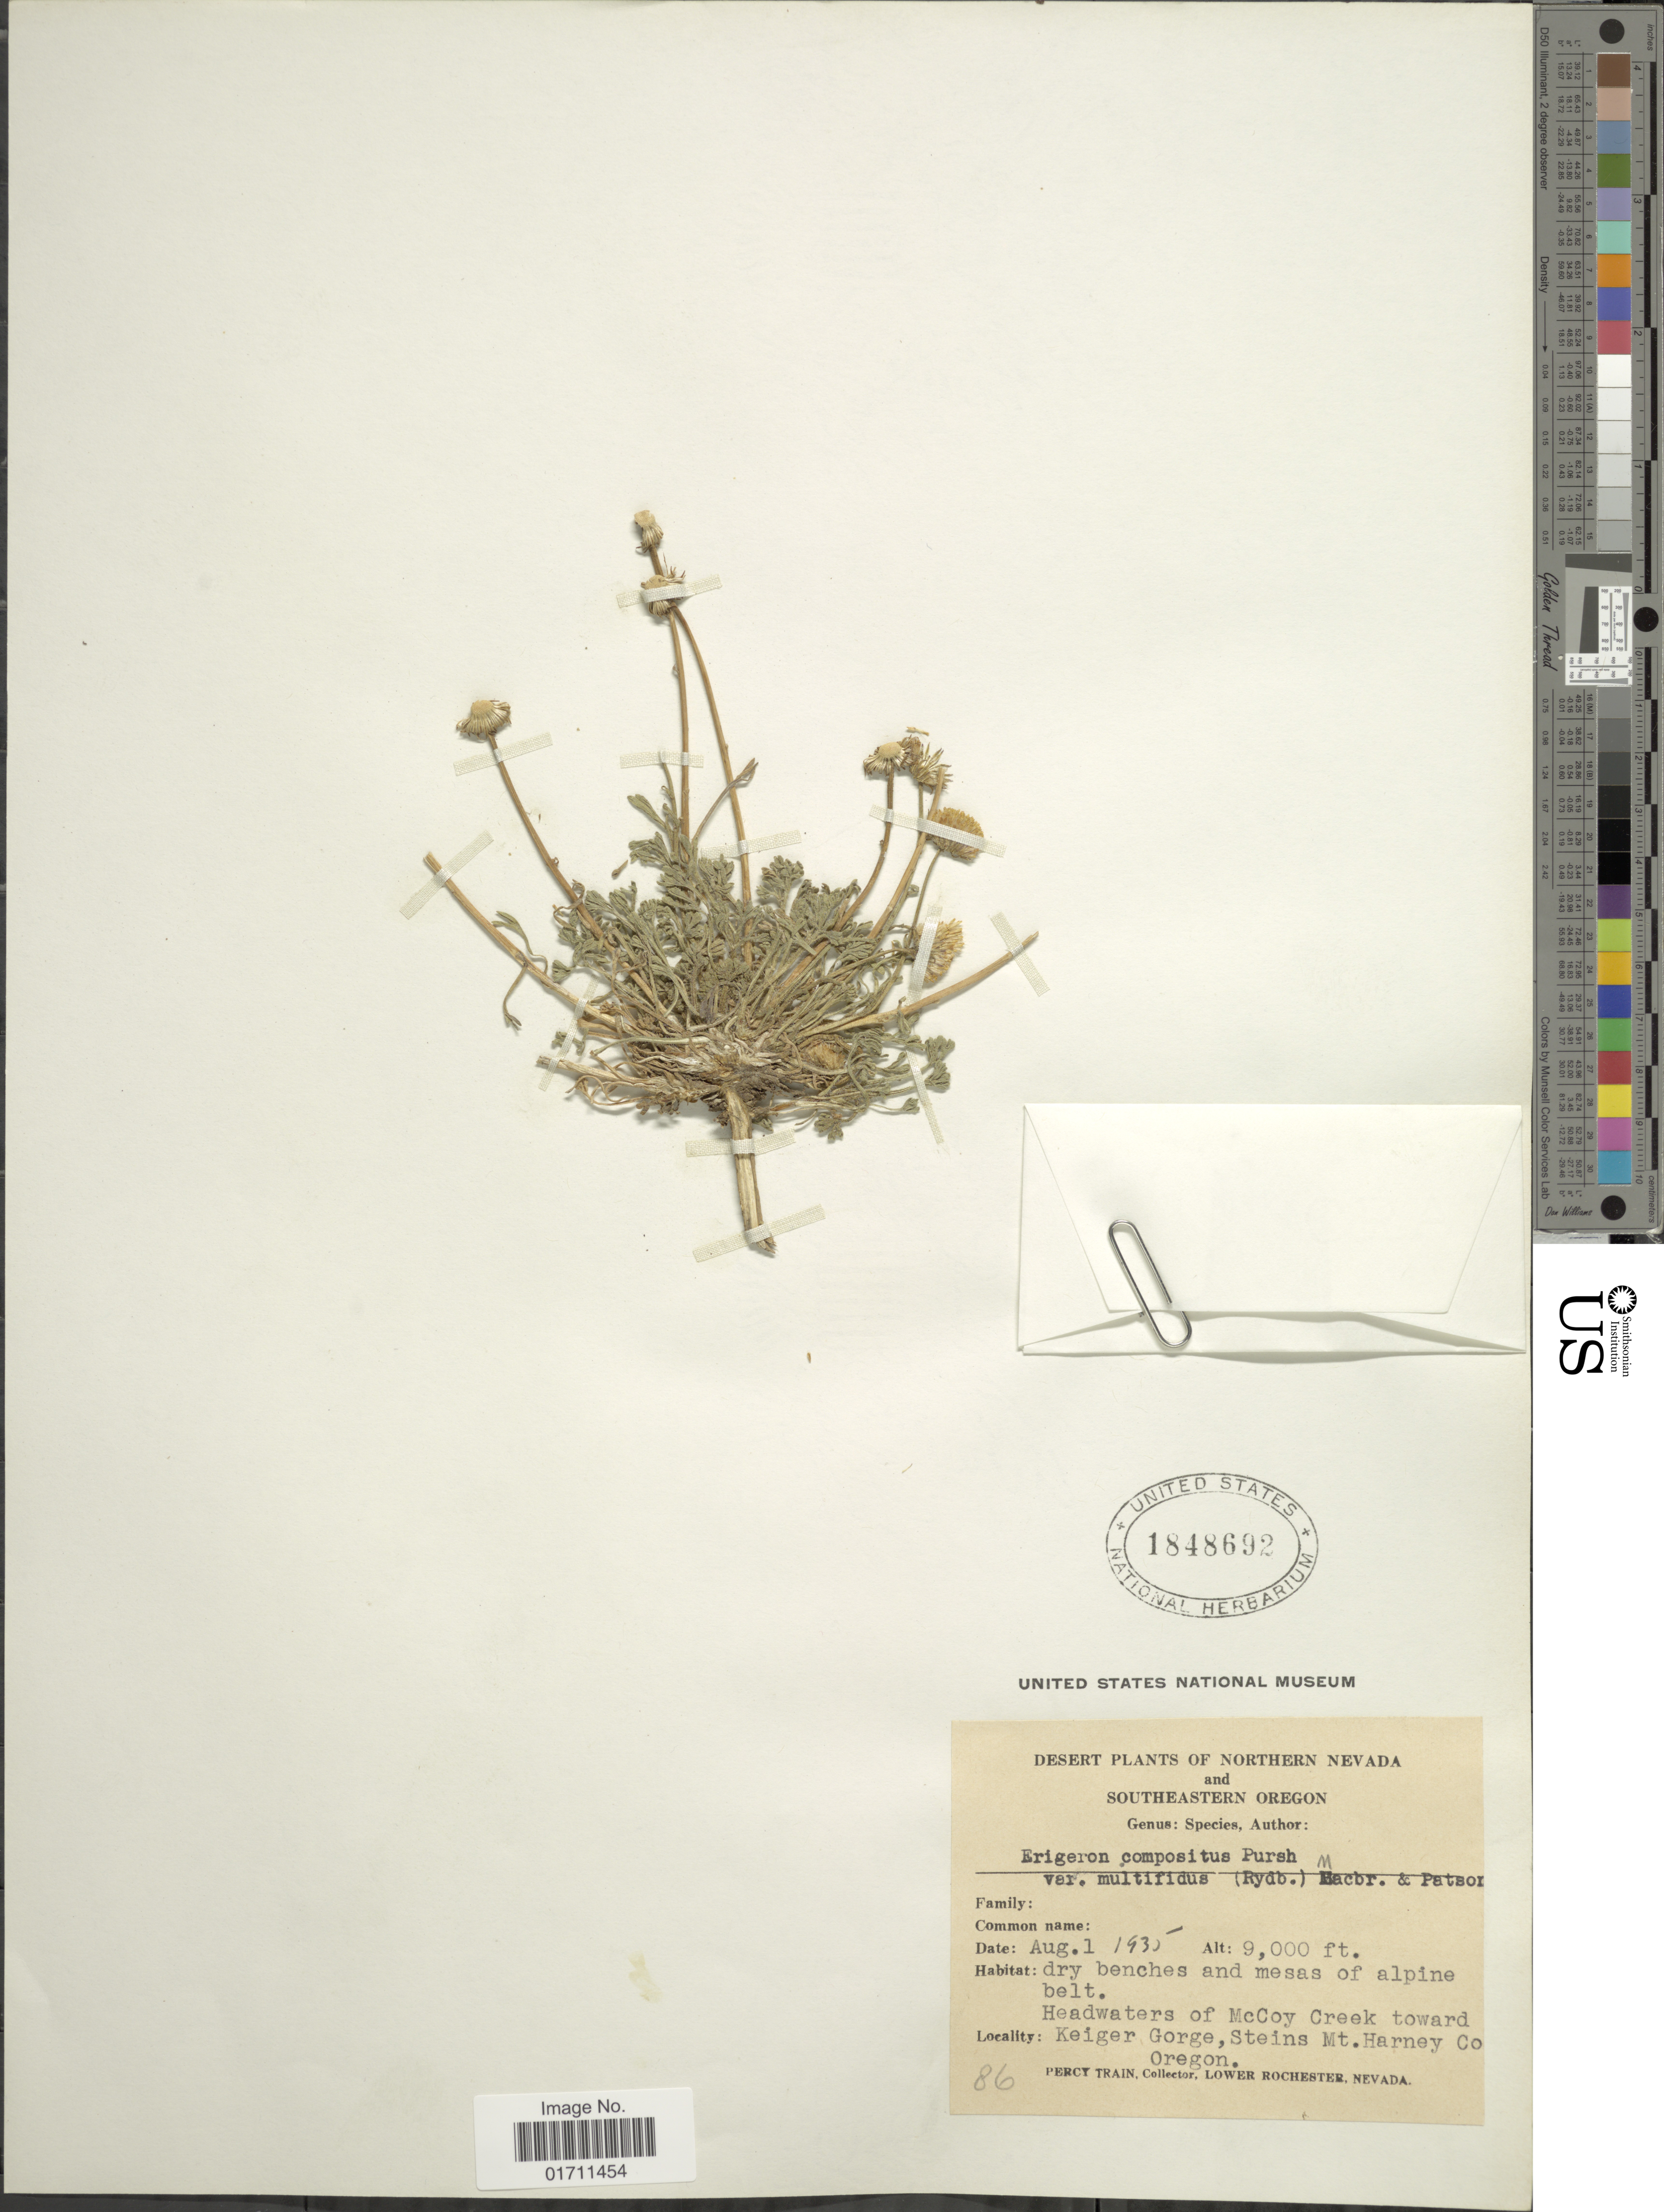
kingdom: Plantae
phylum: Tracheophyta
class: Magnoliopsida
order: Asterales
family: Asteraceae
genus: Erigeron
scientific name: Erigeron compositus var. multifidus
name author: (Rydb.) J.F. Macbr. & Payson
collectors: P. Train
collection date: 1935-08-01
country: United States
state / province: Oregon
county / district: Harney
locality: Desert, Northern Nevada and Southeastern Oregon, Headwaters of McCoy Creek toward Keiger Gorge, Steins Mt. Harney Co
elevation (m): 2743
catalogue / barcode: US 1848692